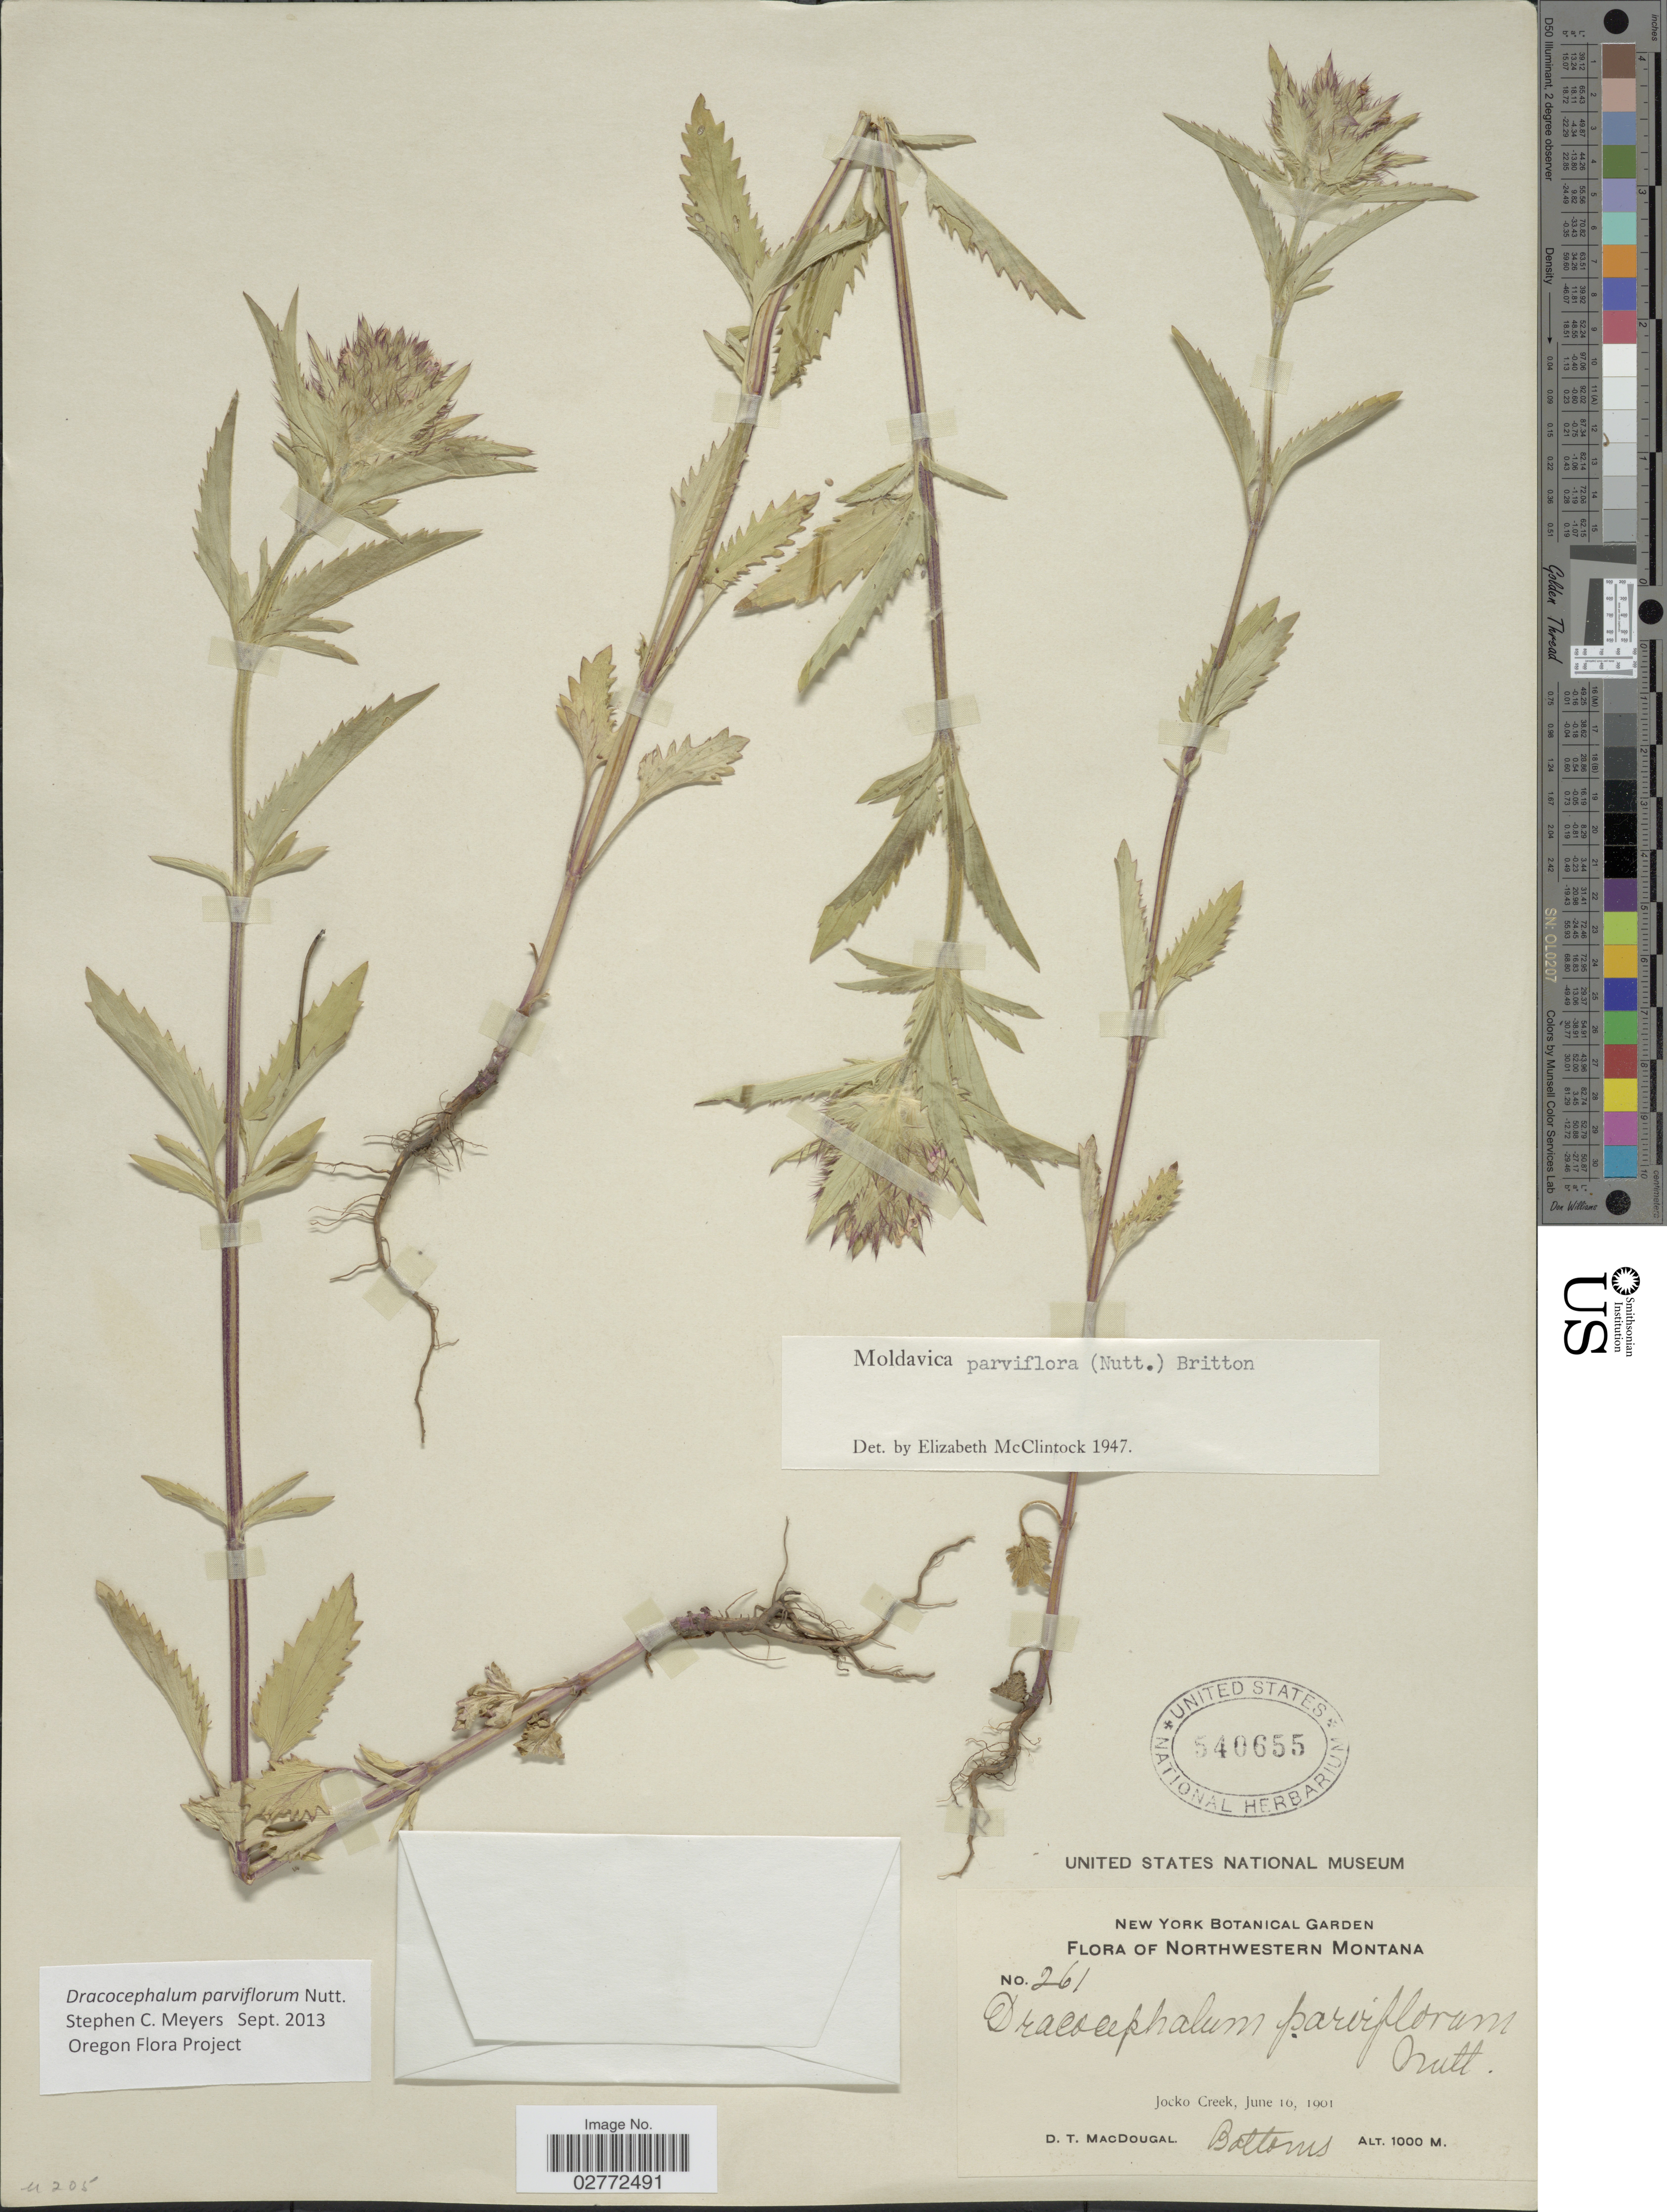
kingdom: Plantae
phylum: Tracheophyta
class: Magnoliopsida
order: Lamiales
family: Lamiaceae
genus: Dracocephalum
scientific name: Dracocephalum parviflorum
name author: Nutt.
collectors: D. T. MacDougal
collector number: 261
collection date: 1901-06-16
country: United States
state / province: Montana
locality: Northwestern Montana. Jocko Creek. Bottoms.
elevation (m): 1000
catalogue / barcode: US 540655